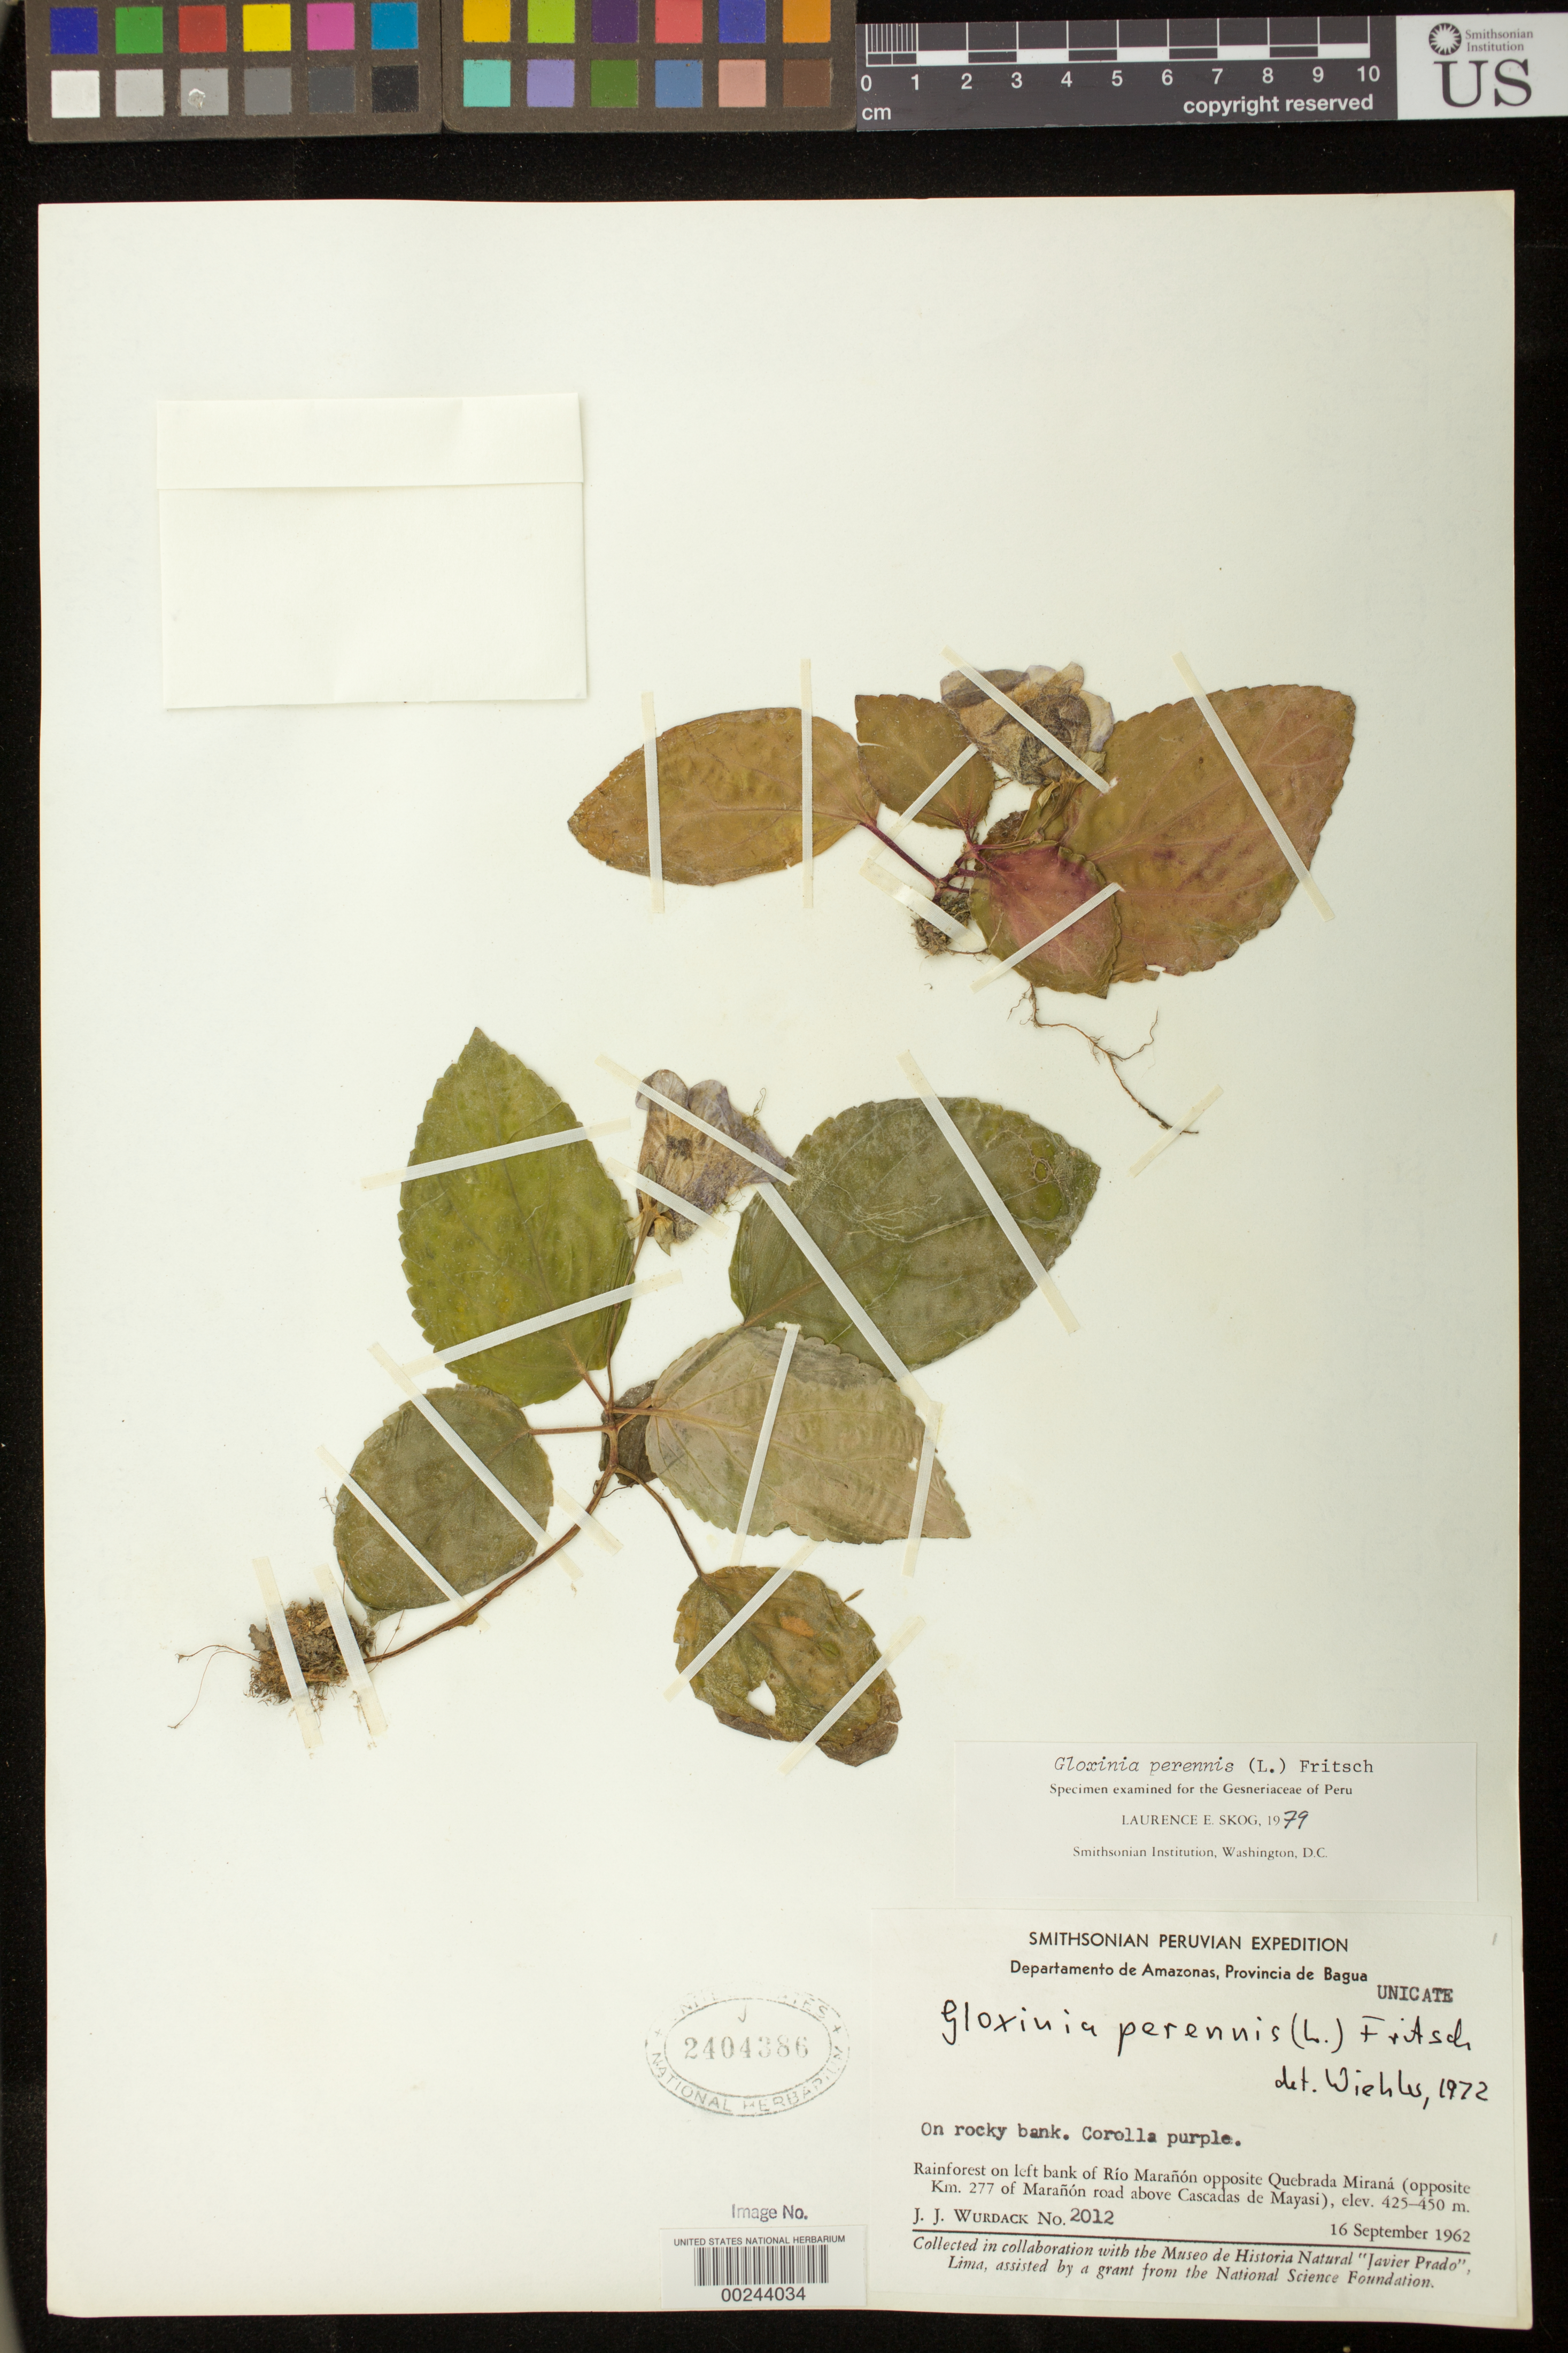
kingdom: Plantae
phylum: Tracheophyta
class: Magnoliopsida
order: Lamiales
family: Gesneriaceae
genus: Gloxinia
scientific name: Gloxinia perennis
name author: (L.) Fritsch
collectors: J. J. Wurdack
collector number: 2012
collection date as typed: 16 Sep 1962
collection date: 1962-09-16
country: Peru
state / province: Amazonas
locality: Prov. Bagua; left bank of Rio Maranon opposite Que Mirana (opposite km 277 of Maranon rd above Cascadas de Mayasi)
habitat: Rainforest; on rocky bank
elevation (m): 425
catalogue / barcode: US 2404386